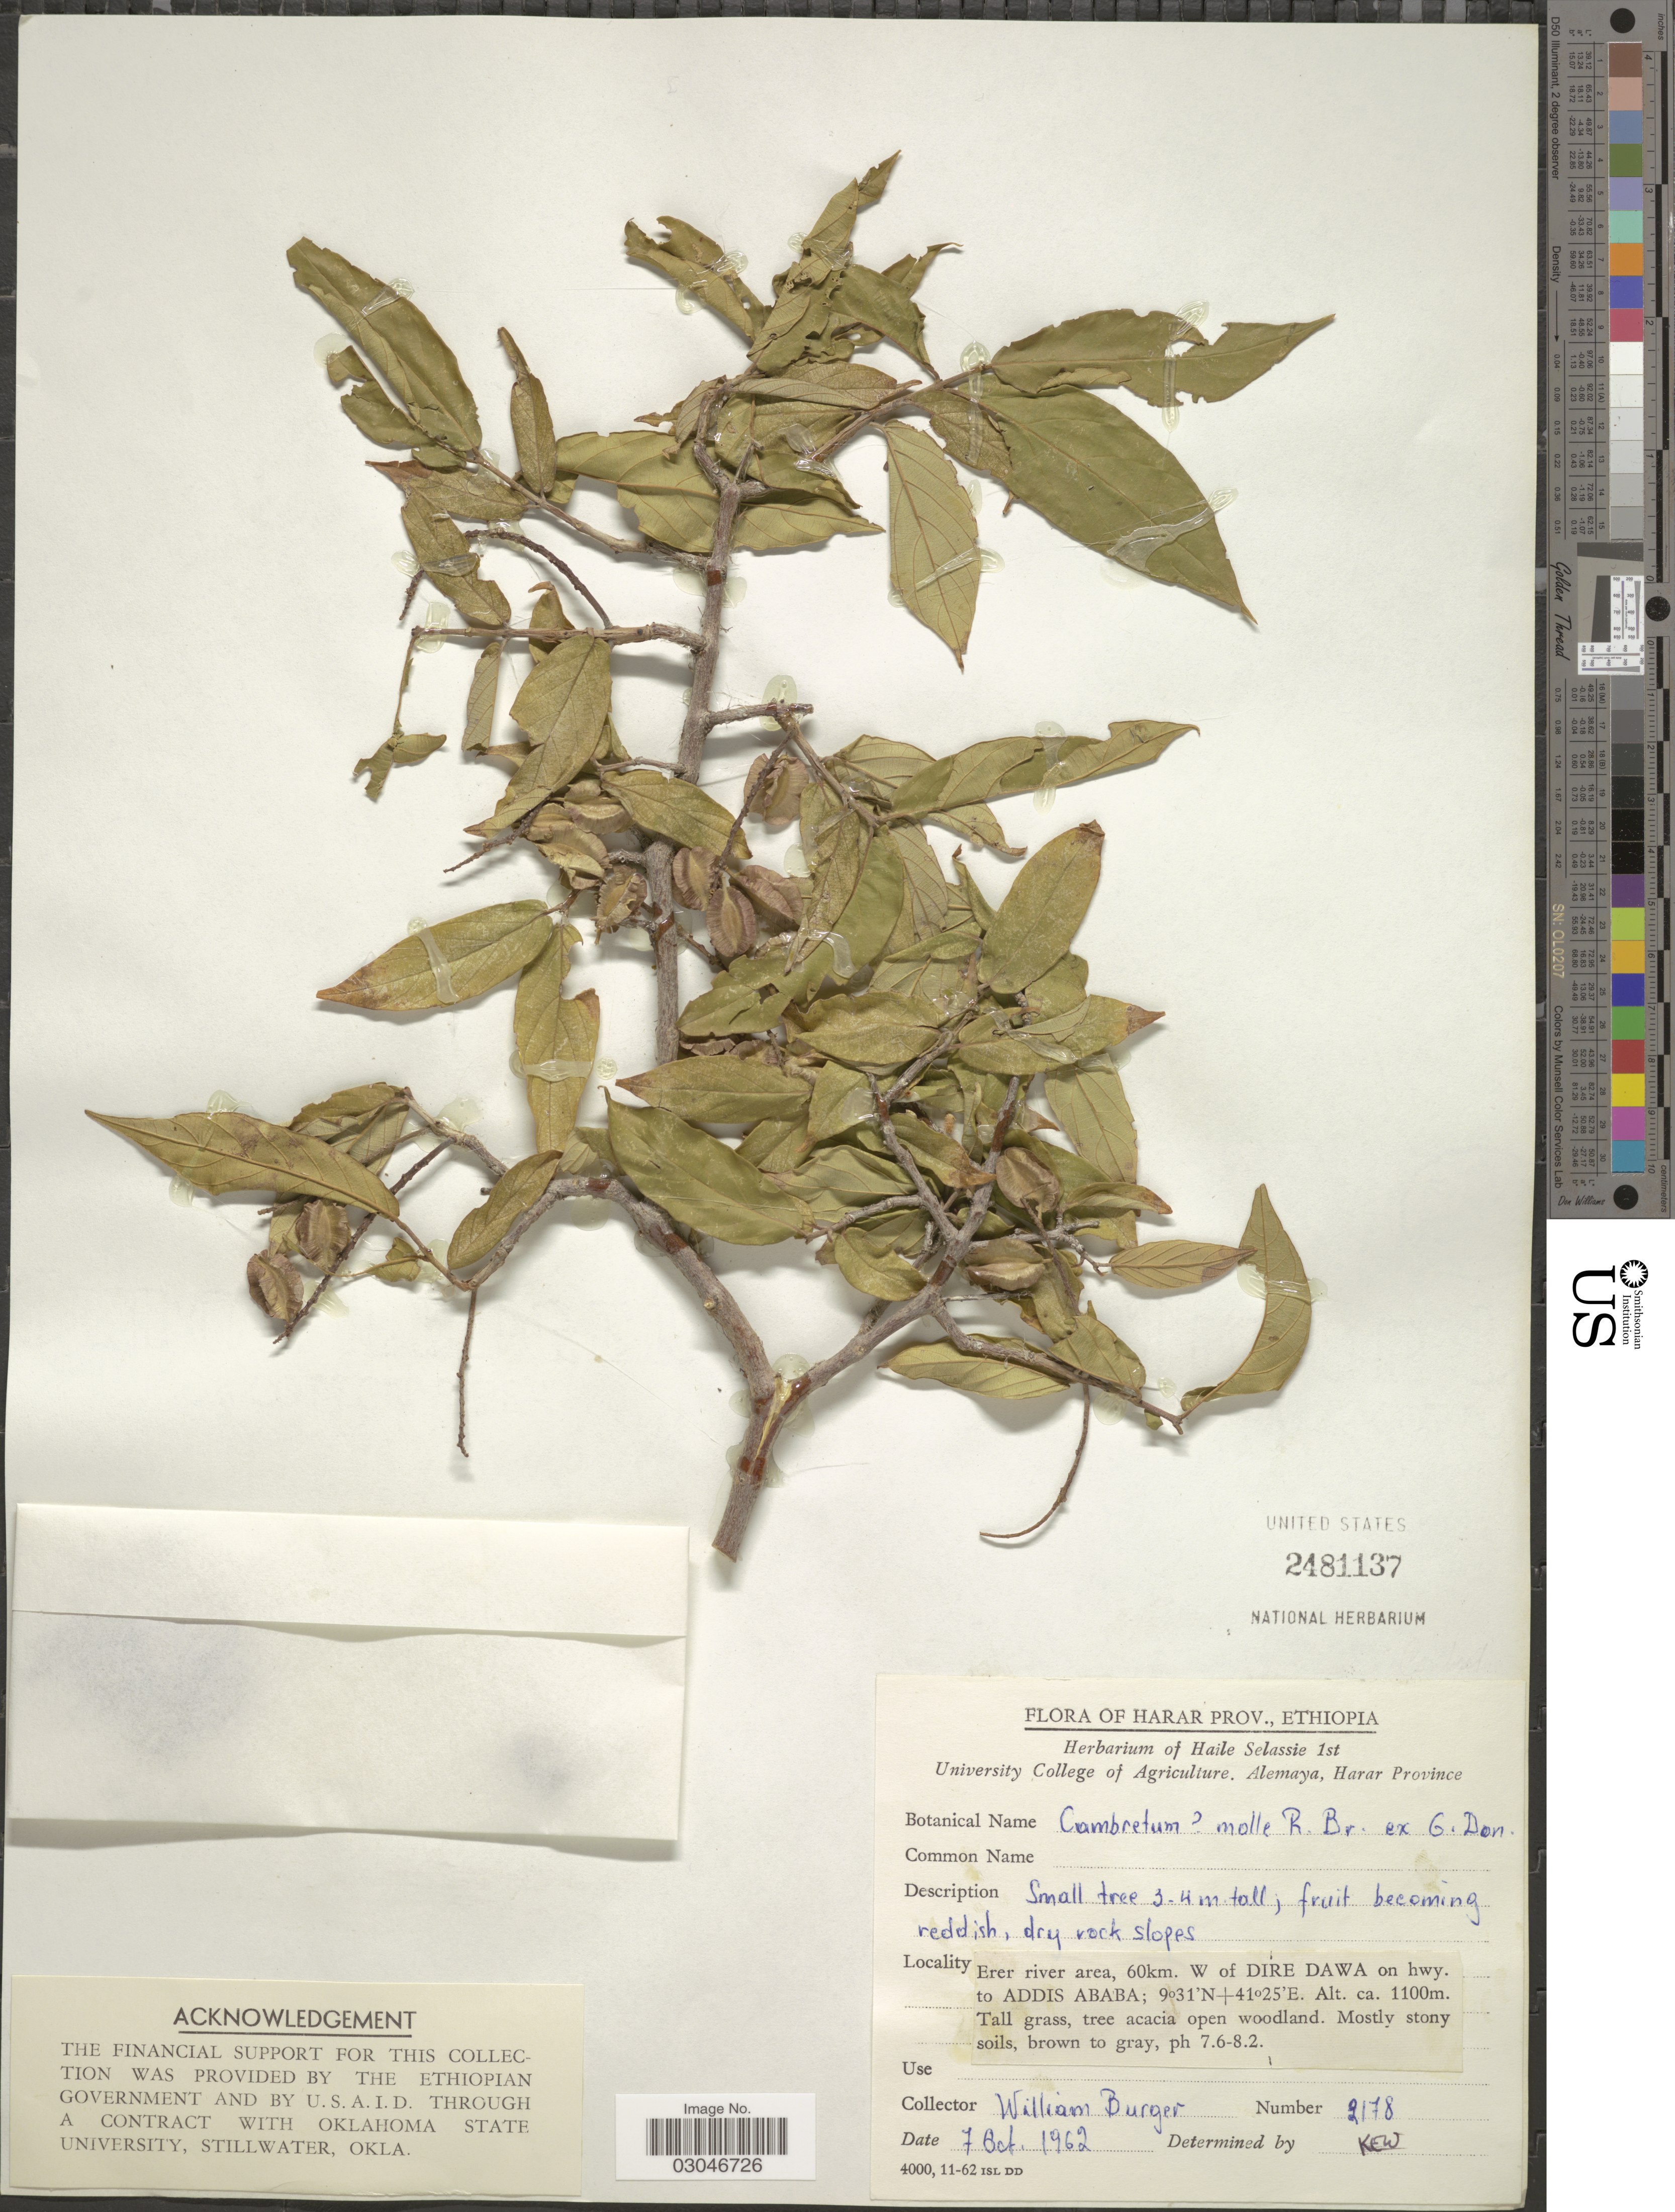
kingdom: Plantae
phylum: Tracheophyta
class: Magnoliopsida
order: Myrtales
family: Combretaceae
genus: Combretum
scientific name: Combretum molle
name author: R. Br. ex G. Don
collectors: W. Burger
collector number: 2178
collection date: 1962-10-07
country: Ethiopia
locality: Harar Prov. Erer river area, 60km. W of Dire Dawa on hwy. to Addis Ababa.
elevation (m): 1100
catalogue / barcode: US 2481137